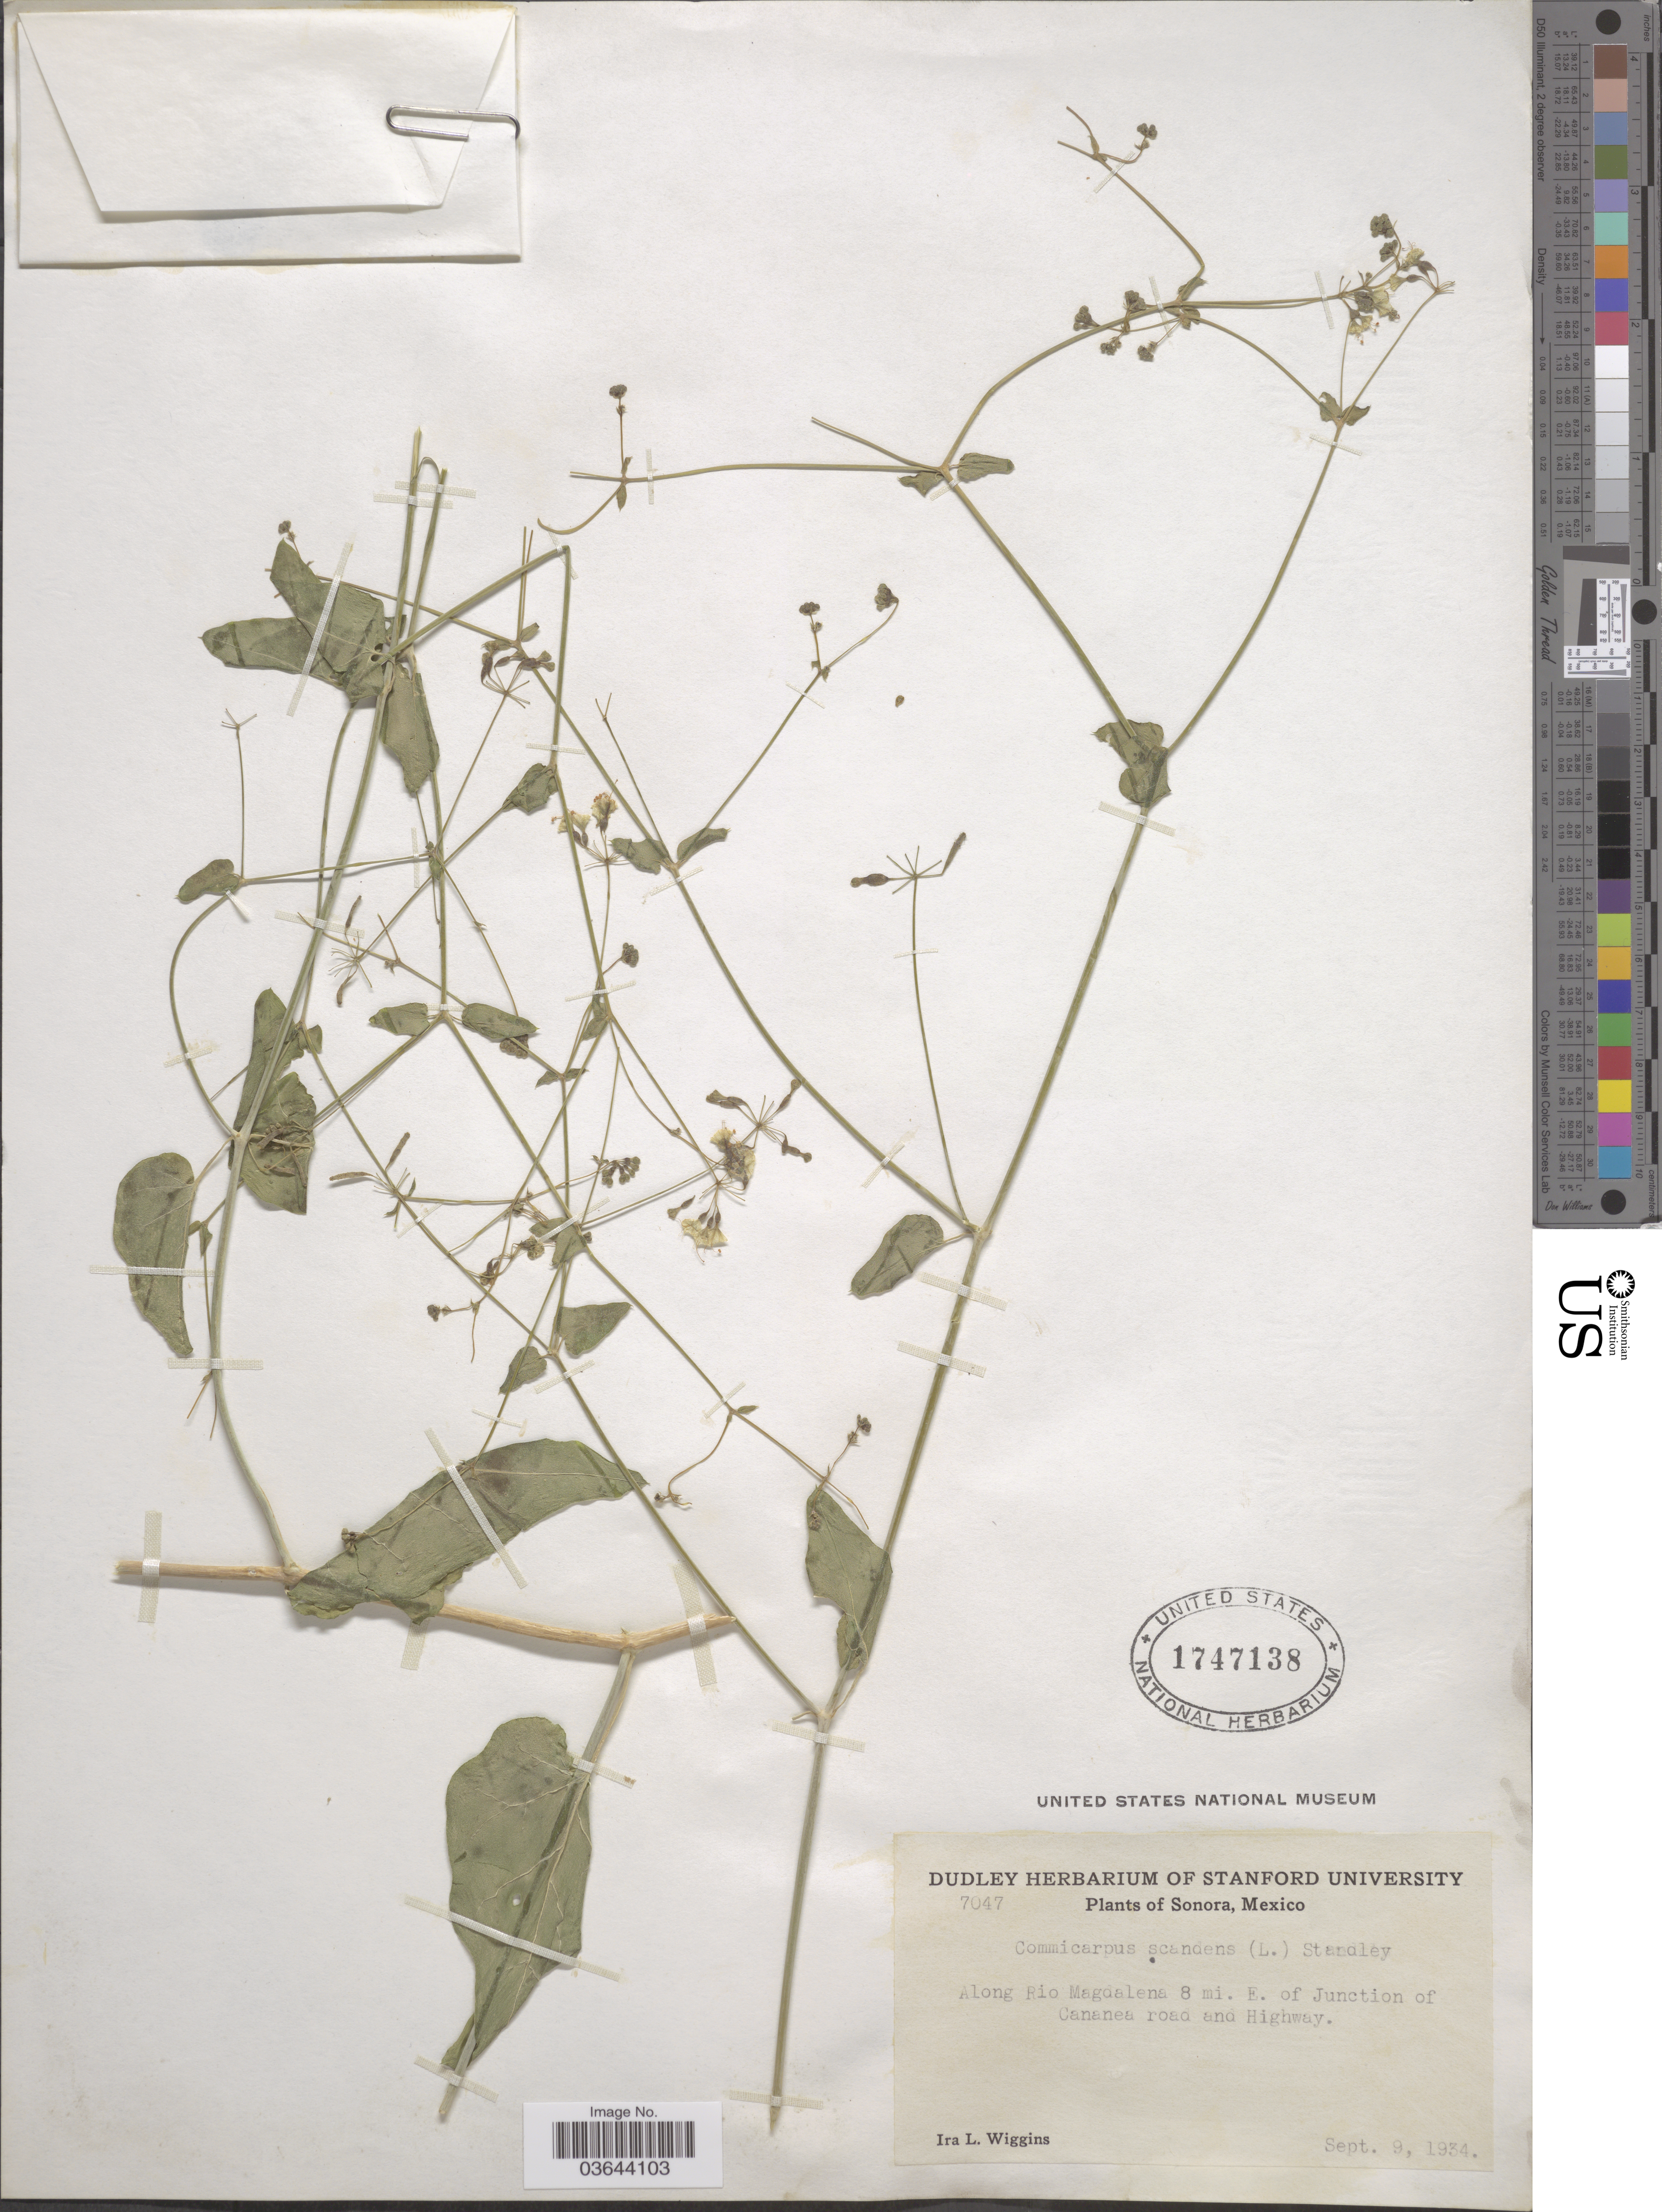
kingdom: Plantae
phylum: Tracheophyta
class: Magnoliopsida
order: Caryophyllales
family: Nyctaginaceae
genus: Commicarpus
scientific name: Commicarpus scandens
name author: (L.) Standl.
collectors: I. L. Wiggins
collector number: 7047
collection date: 1934-09-09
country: Mexico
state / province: Sonora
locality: Along Rio Magdalena 8 mi. E. of Junction of Cananea road and Highway.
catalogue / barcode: US 1747138